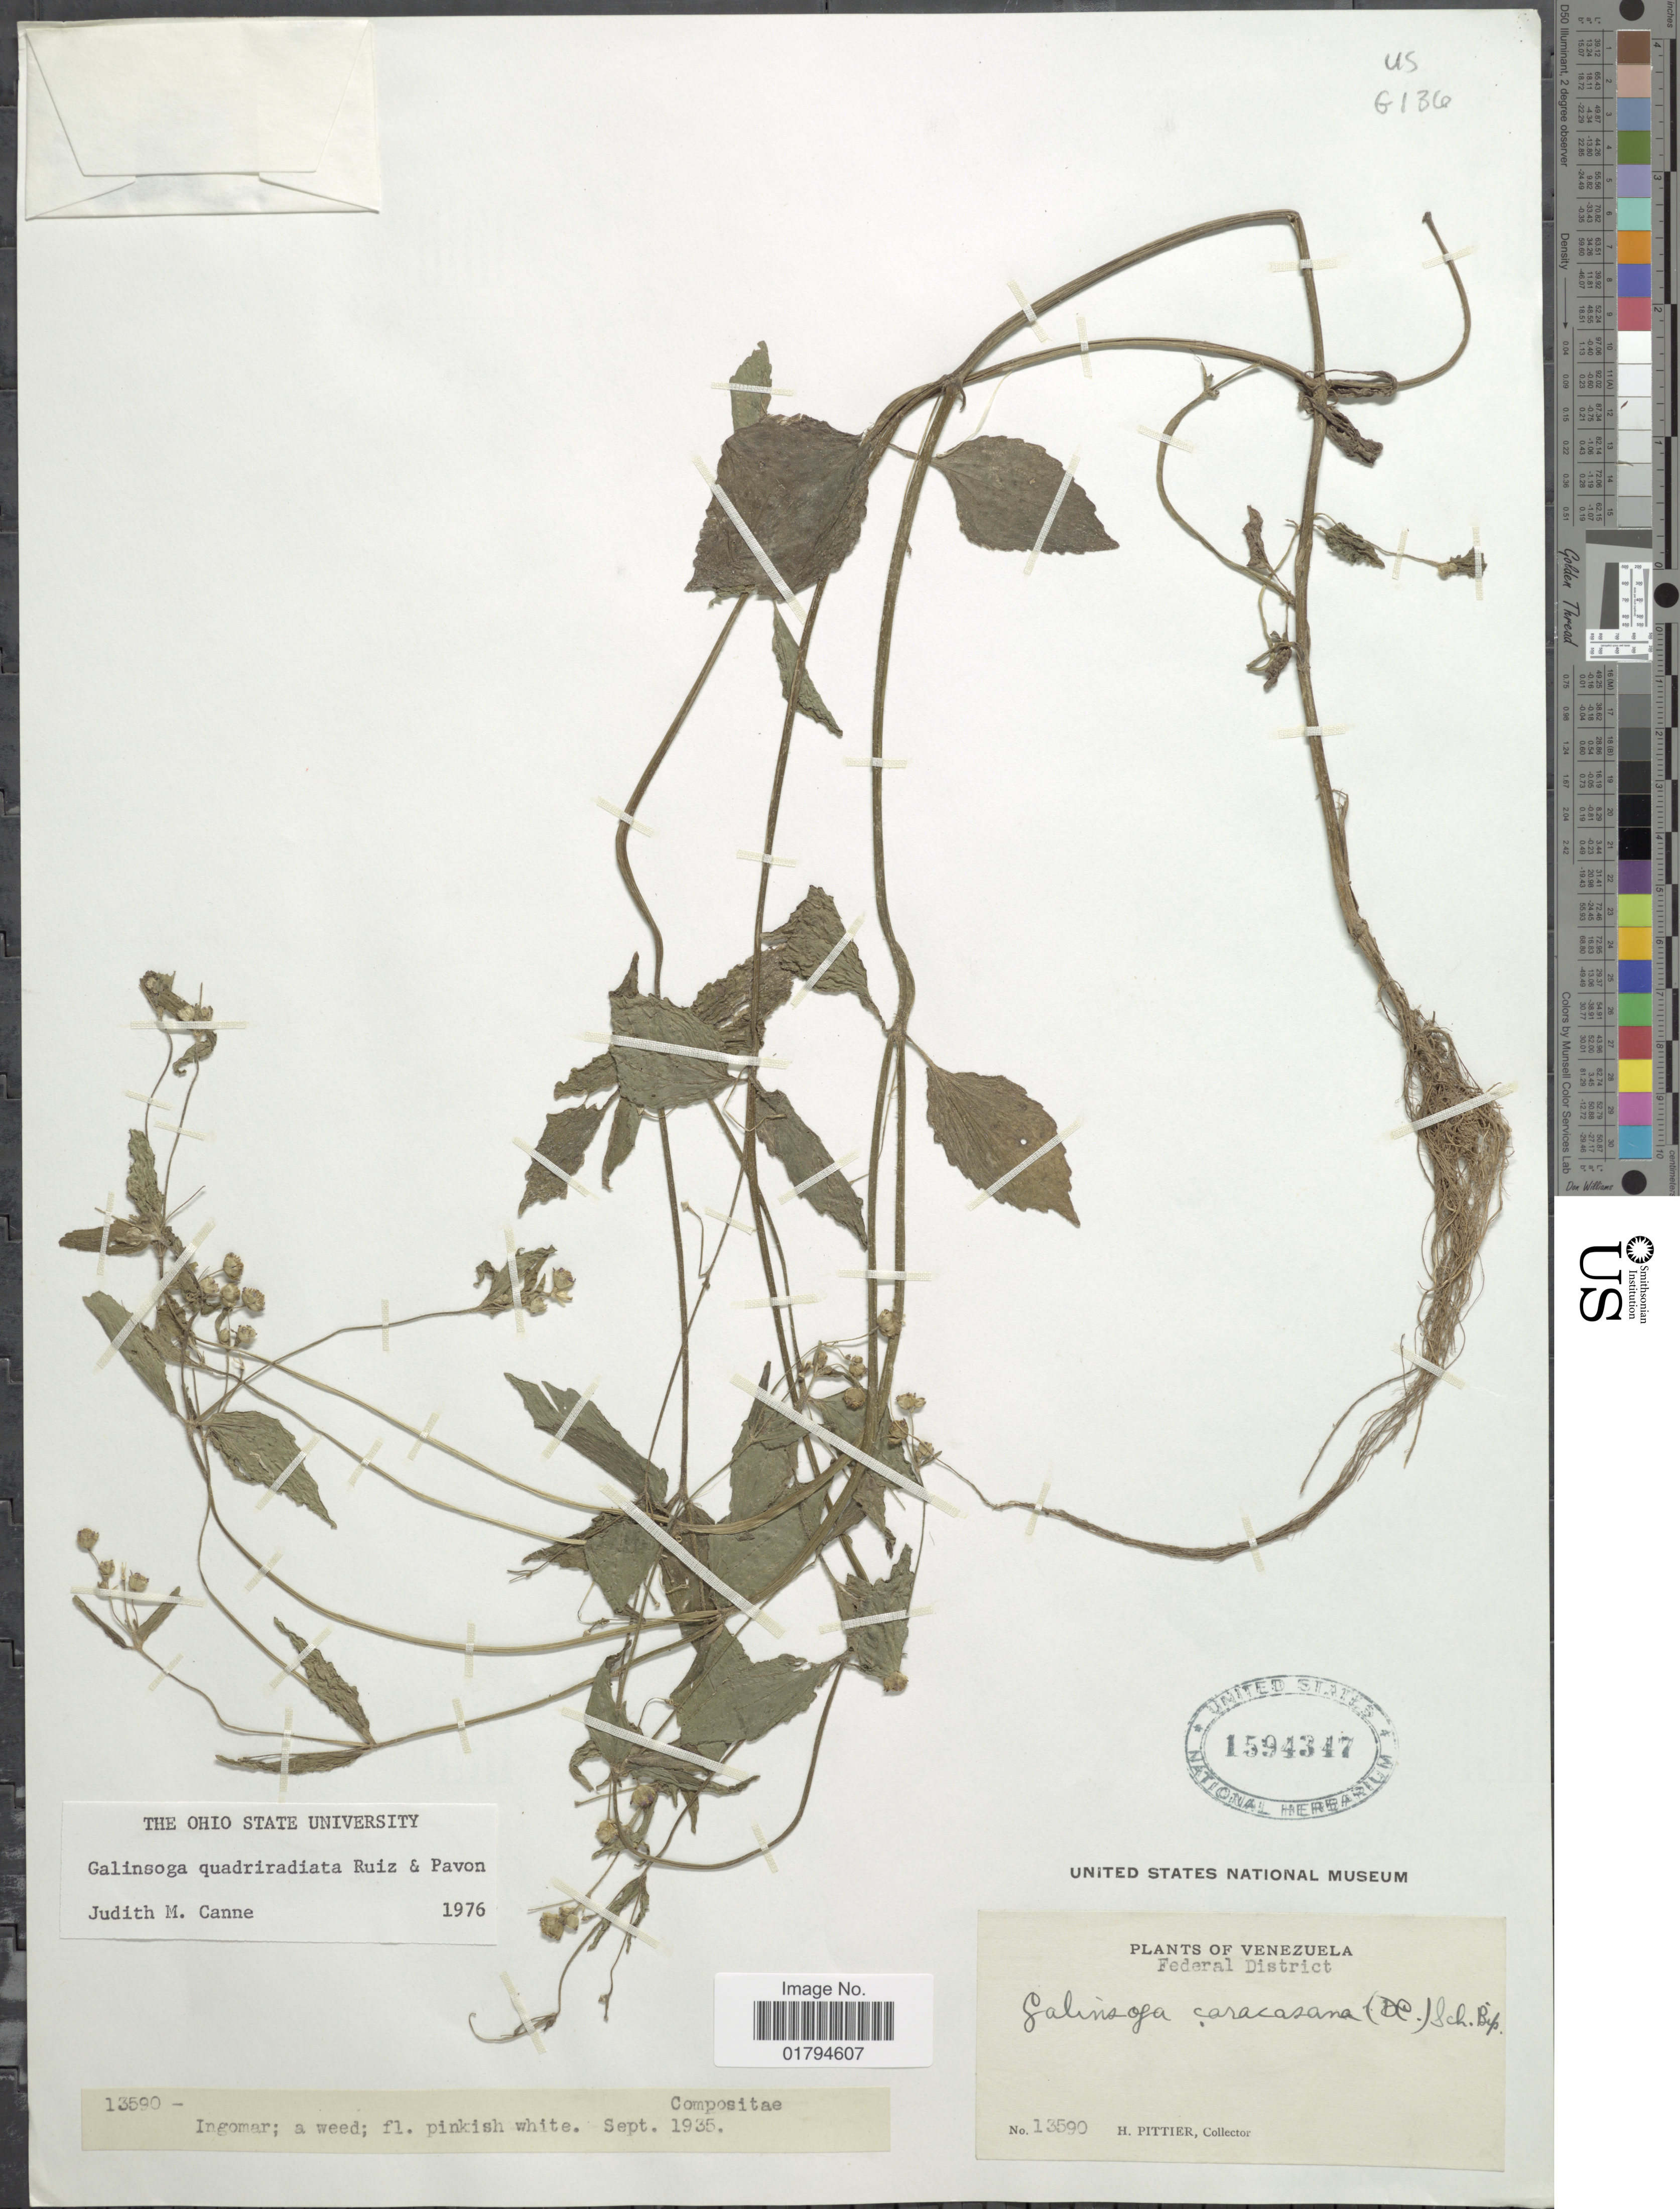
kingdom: Plantae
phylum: Tracheophyta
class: Magnoliopsida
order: Asterales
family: Asteraceae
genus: Galinsoga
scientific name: Galinsoga quadriradiata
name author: Ruiz & Pav.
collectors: H. F. Pittier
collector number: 13590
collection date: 1935-09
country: Venezuela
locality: Federal District. Ingomar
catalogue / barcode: US 1594347